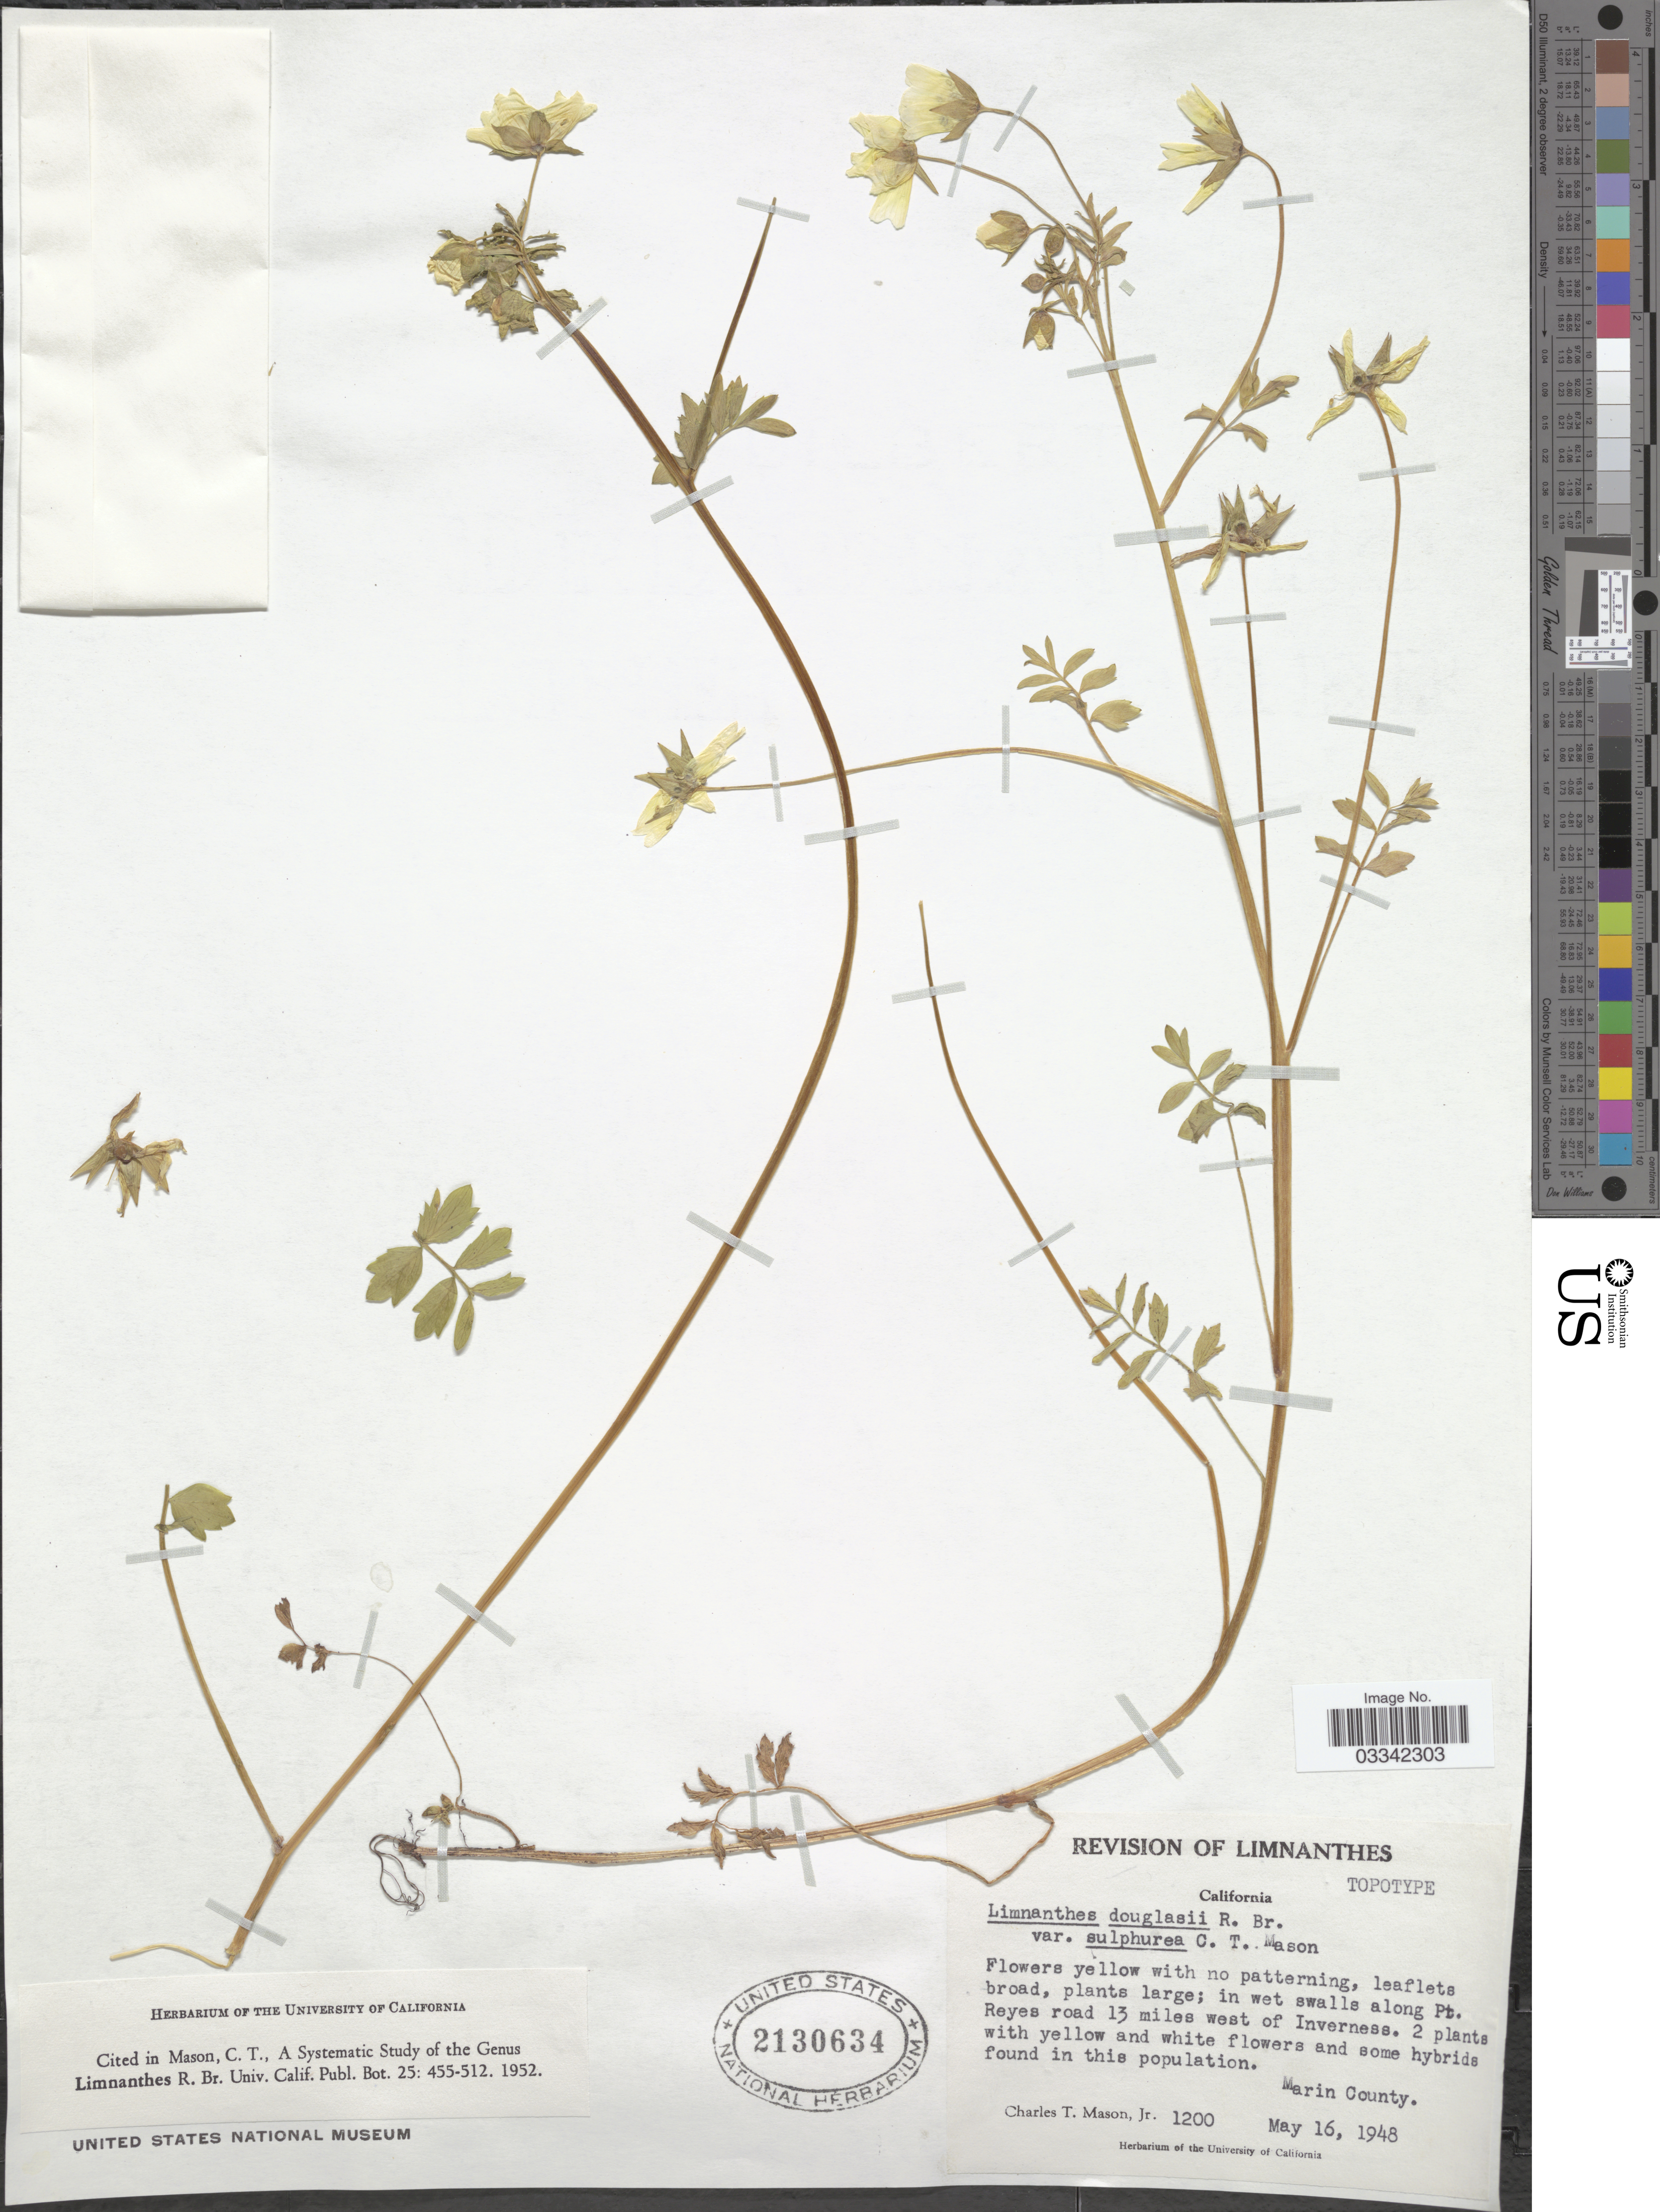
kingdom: Plantae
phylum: Tracheophyta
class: Magnoliopsida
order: Brassicales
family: Limnanthaceae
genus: Limnanthes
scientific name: Limnanthes douglasii subsp. sulphurea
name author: (C.T. Mason) C.T. Mason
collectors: C. T. Mason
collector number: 1200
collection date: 1948-05-16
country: United States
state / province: California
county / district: Marin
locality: In wet swalls along Pt. Reyes road 13 miles west of Inverness. Marin County.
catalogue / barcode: US 2130634